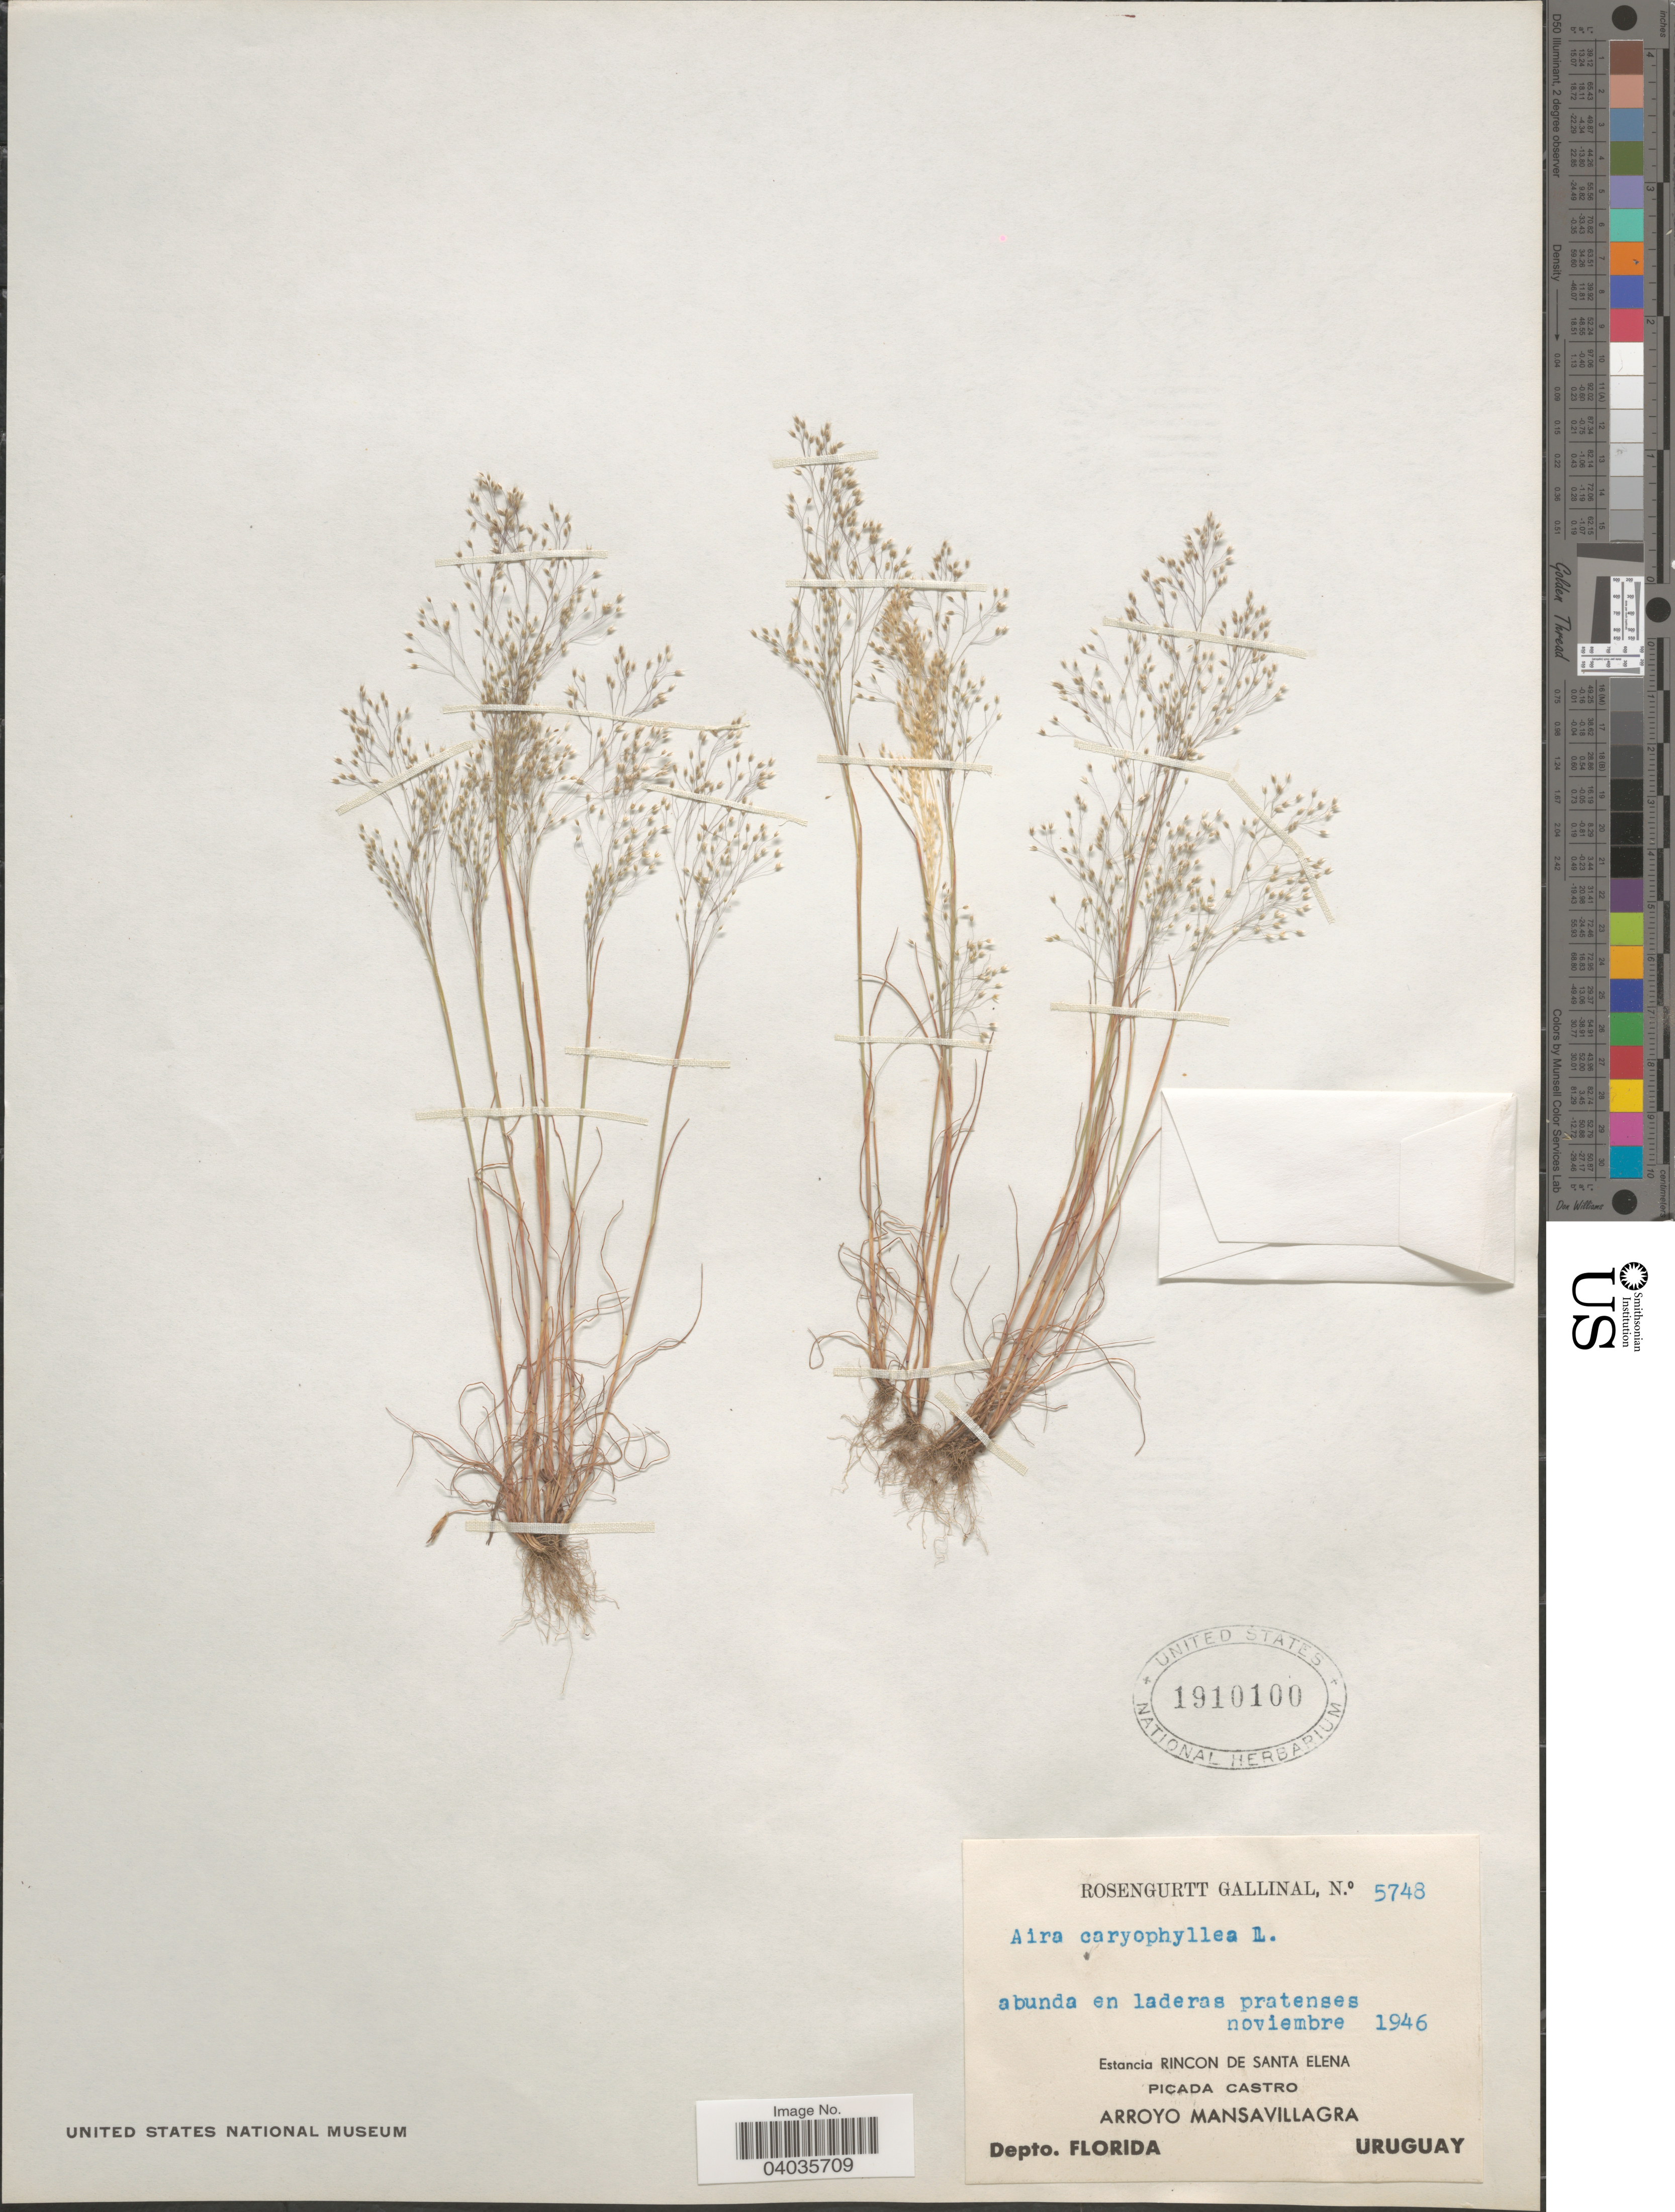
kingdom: Plantae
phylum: Tracheophyta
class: Liliopsida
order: Poales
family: Poaceae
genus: Aira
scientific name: Aira caryophyllea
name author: L.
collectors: R. Gallinal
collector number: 5748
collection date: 1946-11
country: Uruguay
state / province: Florida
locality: Abunda en laderas pratenses. Estancia Rincon de Santa Elena. Picada castro Arroyo Mansavillagra. Depto. Florida.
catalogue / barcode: US 1910100